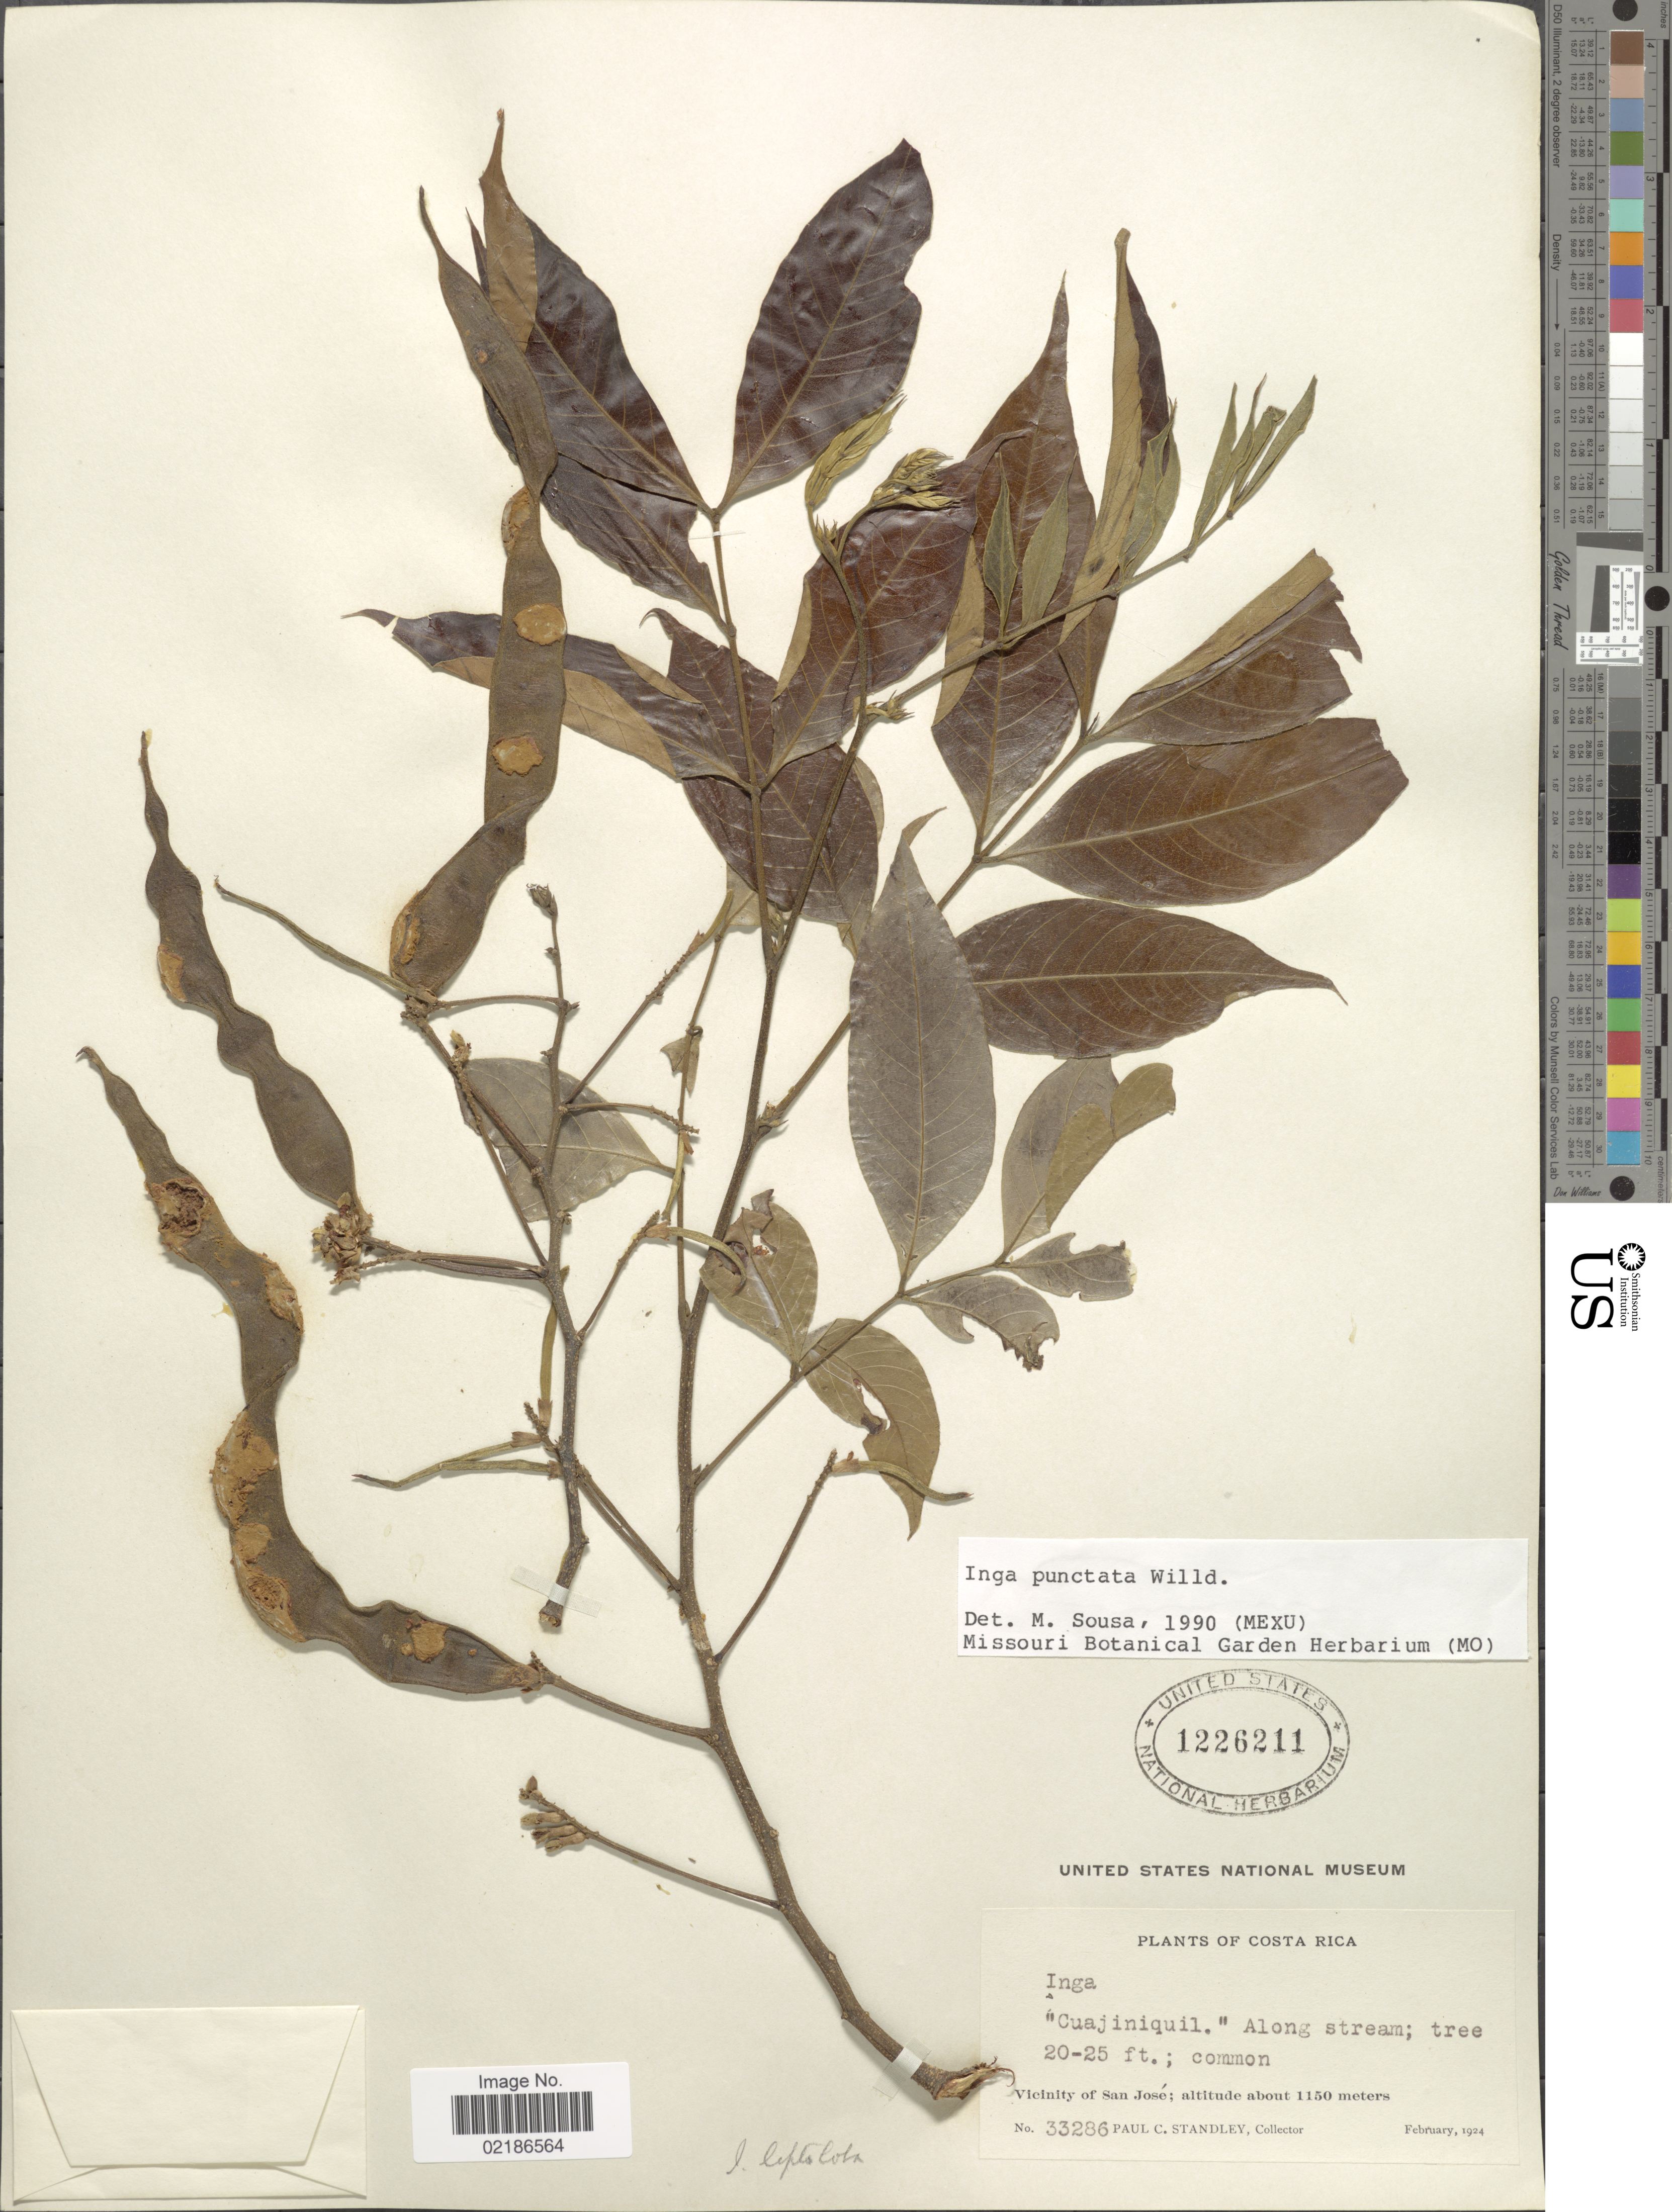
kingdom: Plantae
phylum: Tracheophyta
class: Magnoliopsida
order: Fabales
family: Fabaceae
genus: Inga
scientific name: Inga punctata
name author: Willd.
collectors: P. C. Standley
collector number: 33286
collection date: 1924-02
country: Costa Rica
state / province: San José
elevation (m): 1150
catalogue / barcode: US 1226211